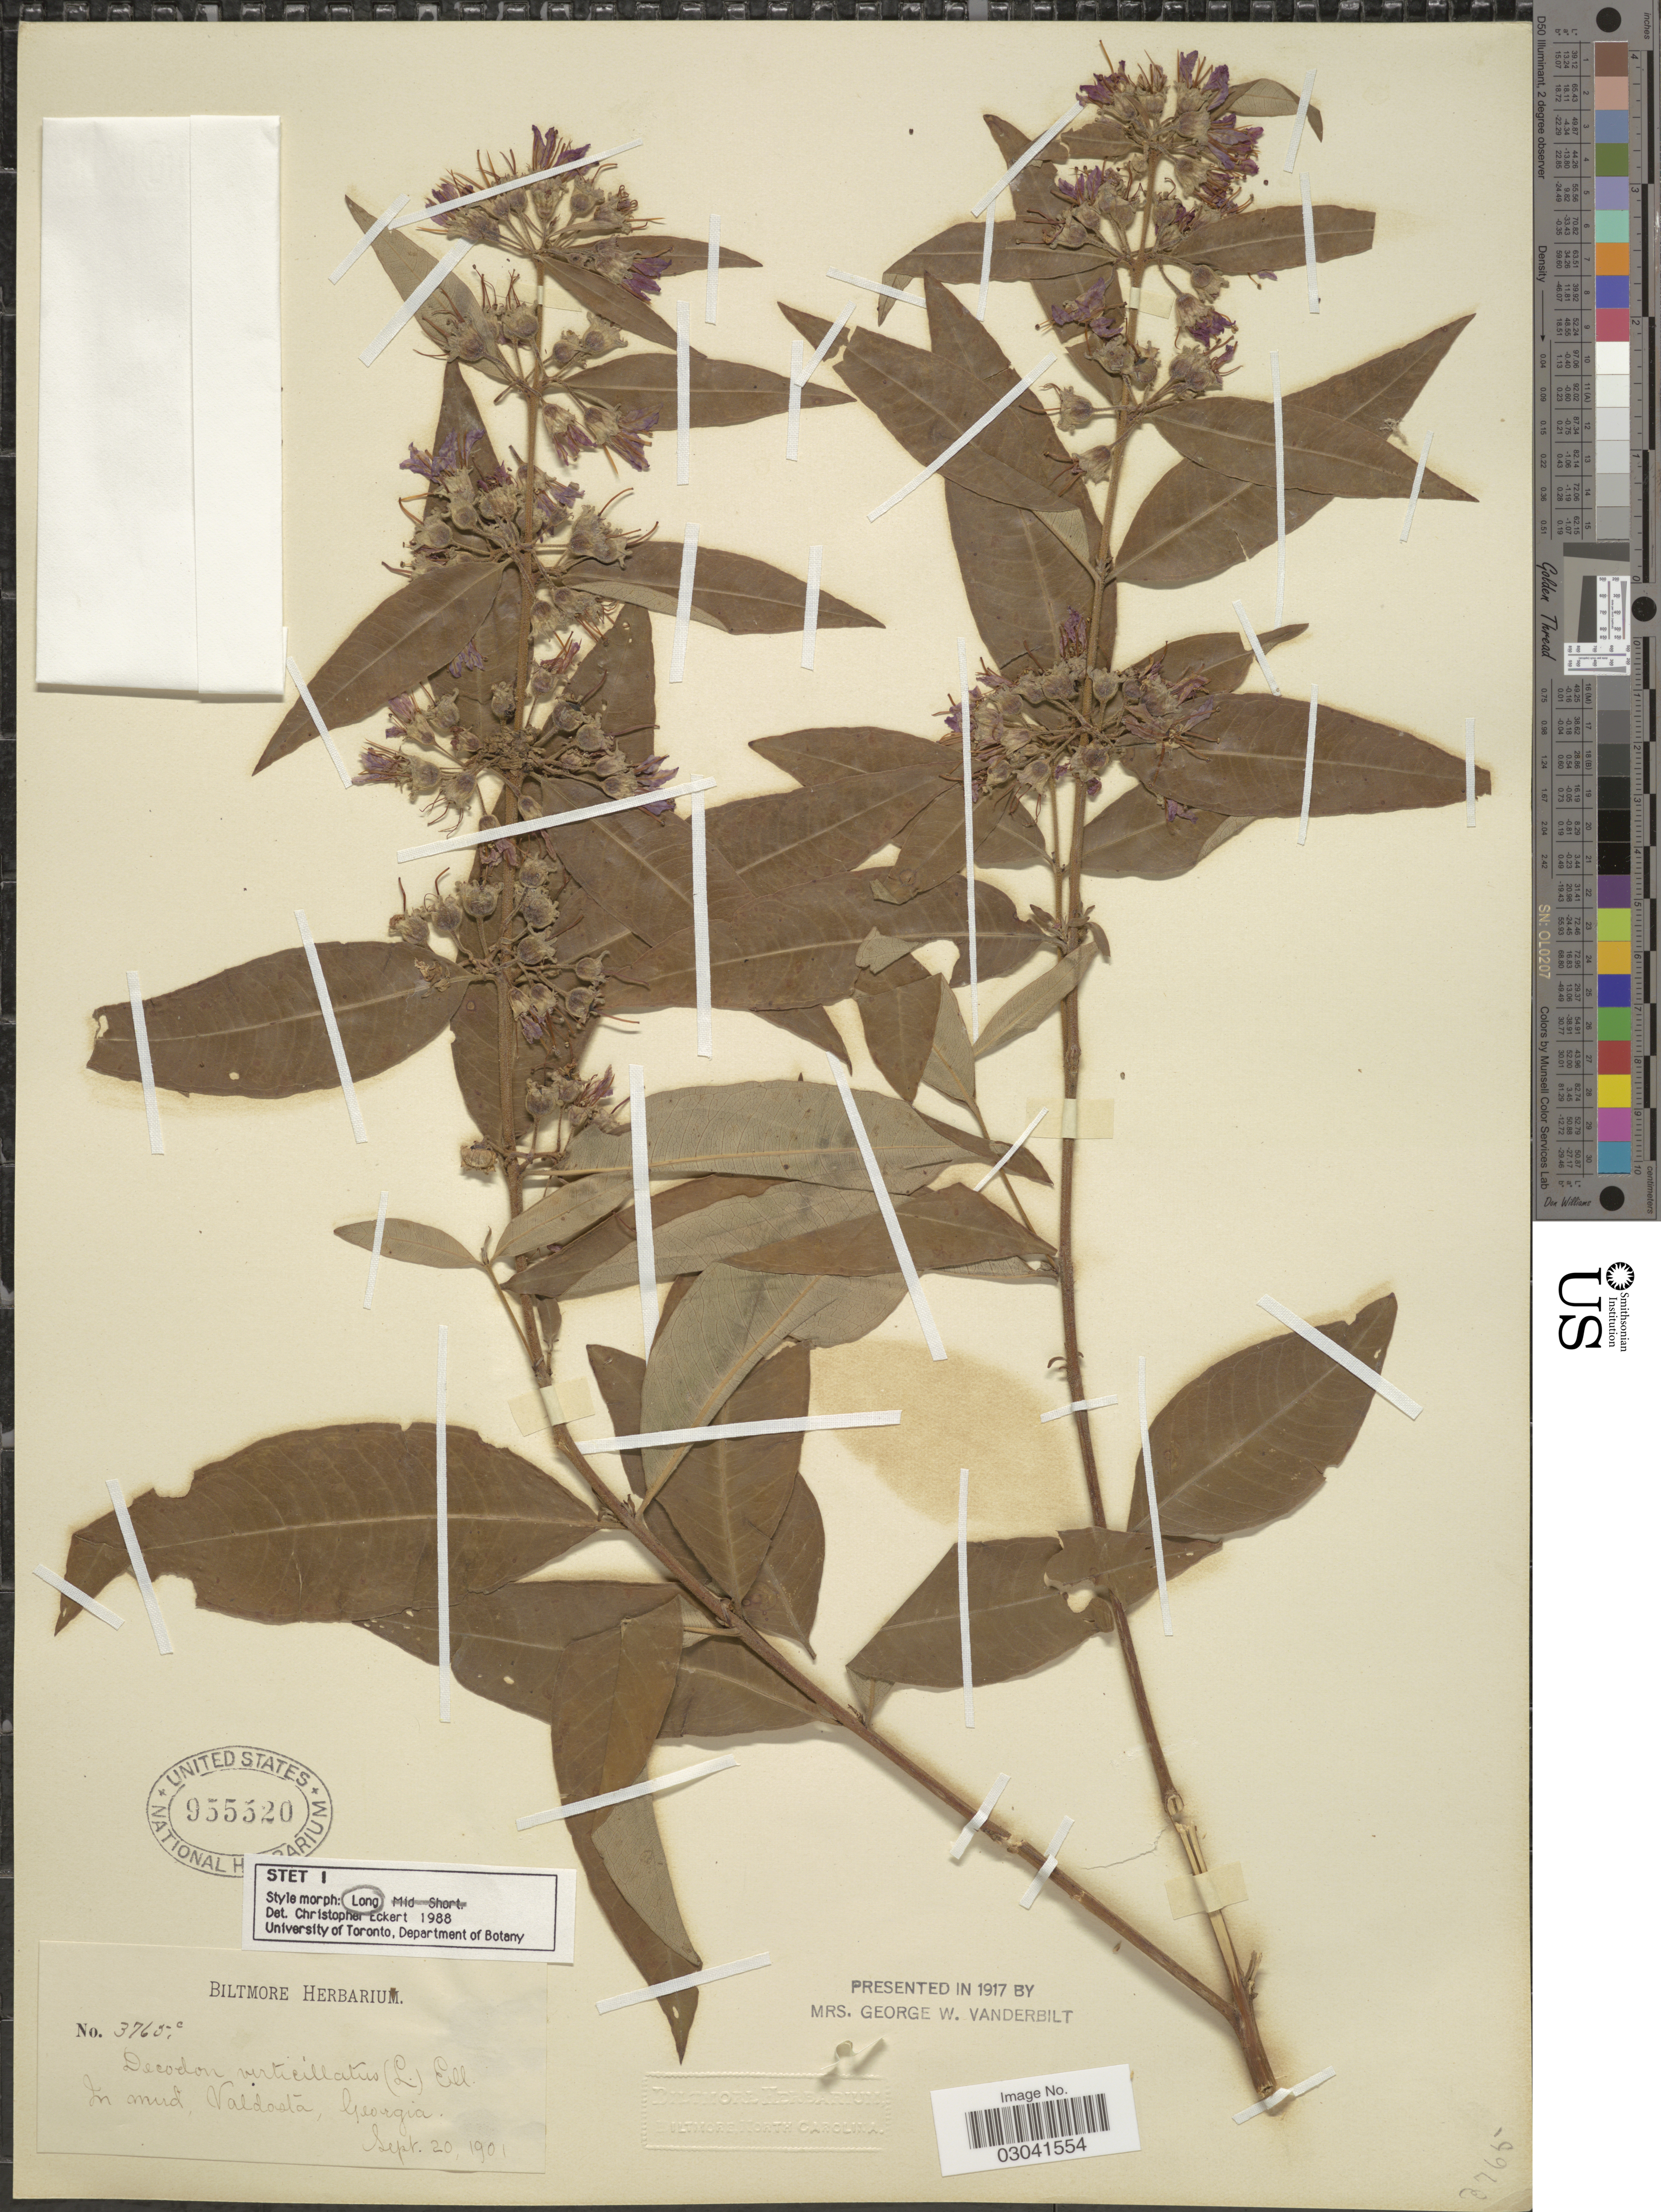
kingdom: Plantae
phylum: Tracheophyta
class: Magnoliopsida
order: Myrtales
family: Lythraceae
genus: Decodon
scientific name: Decodon verticillatus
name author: (L.) Elliott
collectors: ex herb. Biltmore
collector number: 3765c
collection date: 1901-09-20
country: United States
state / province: Georgia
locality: In mud, Valdosta.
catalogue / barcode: US 955520